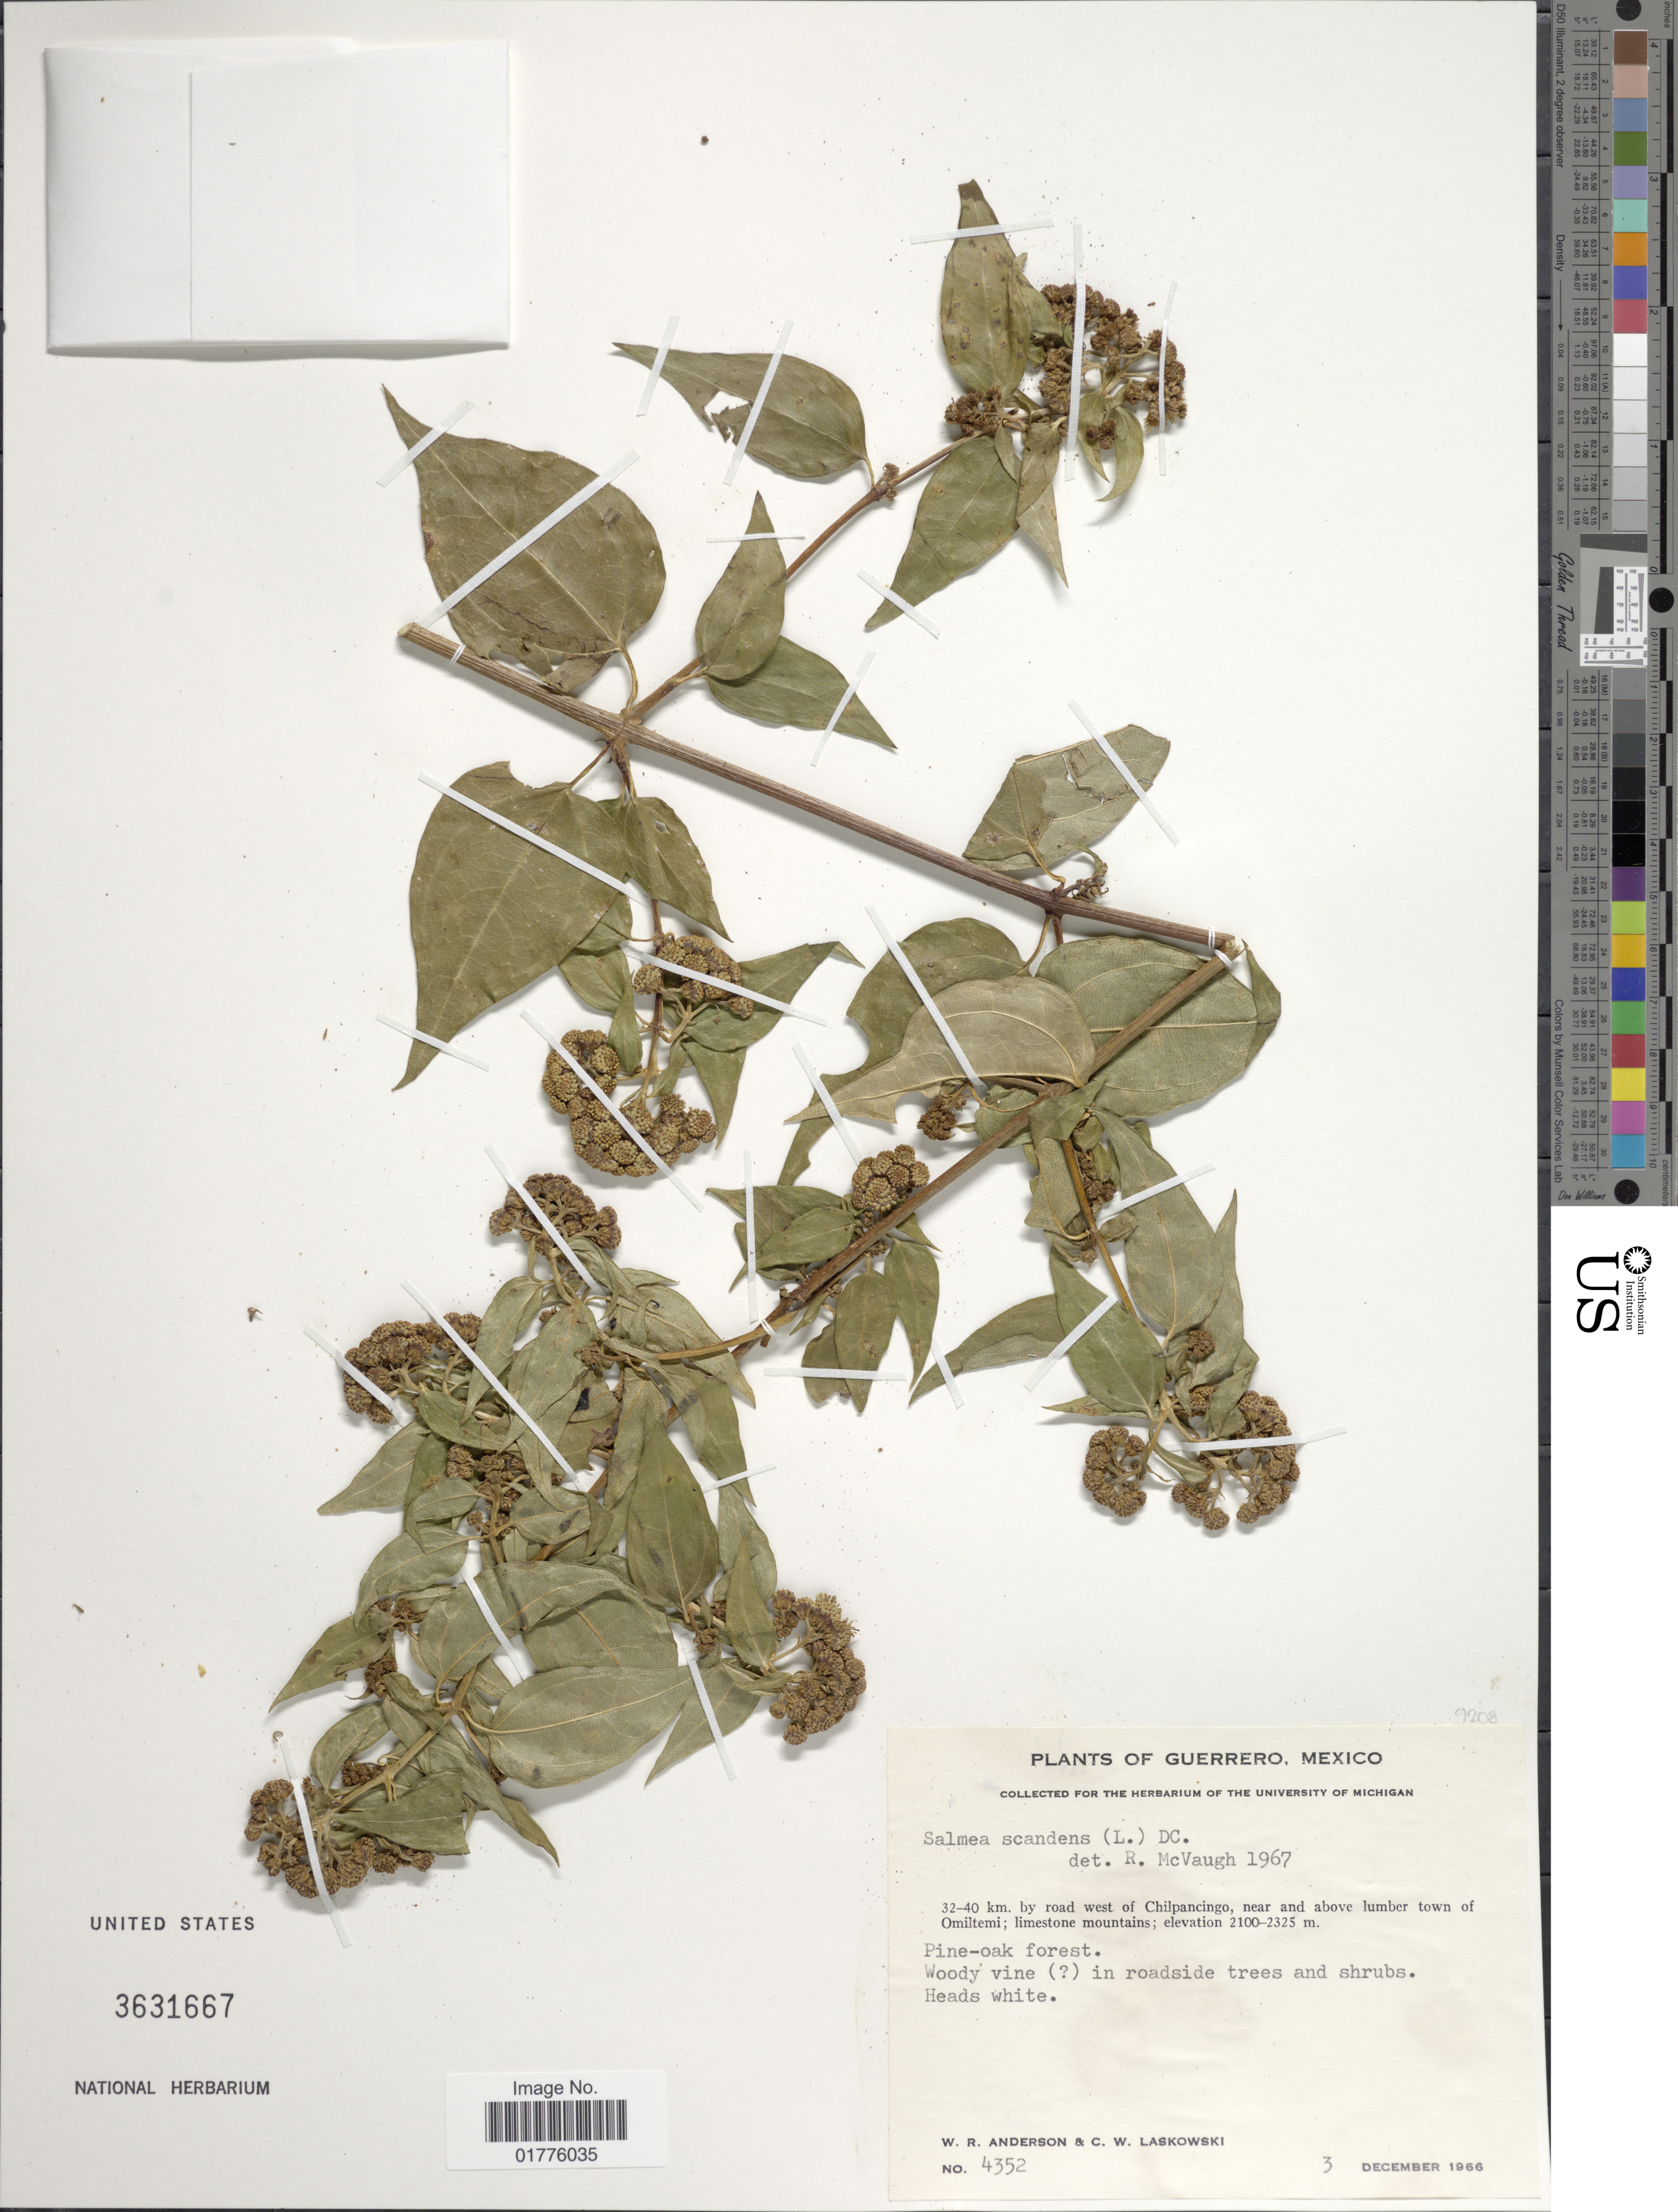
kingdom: Plantae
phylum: Tracheophyta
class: Magnoliopsida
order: Asterales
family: Asteraceae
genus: Salmea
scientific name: Salmea scandens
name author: (L.) DC.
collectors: W. Anderson & C. Laskowski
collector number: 4352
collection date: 1966-12-03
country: Mexico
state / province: Guerrero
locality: Guerrero. 32-40 km. by road west of Chilpancingo, near and above lumber town to Omiltemi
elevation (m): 2100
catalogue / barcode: US 3631667